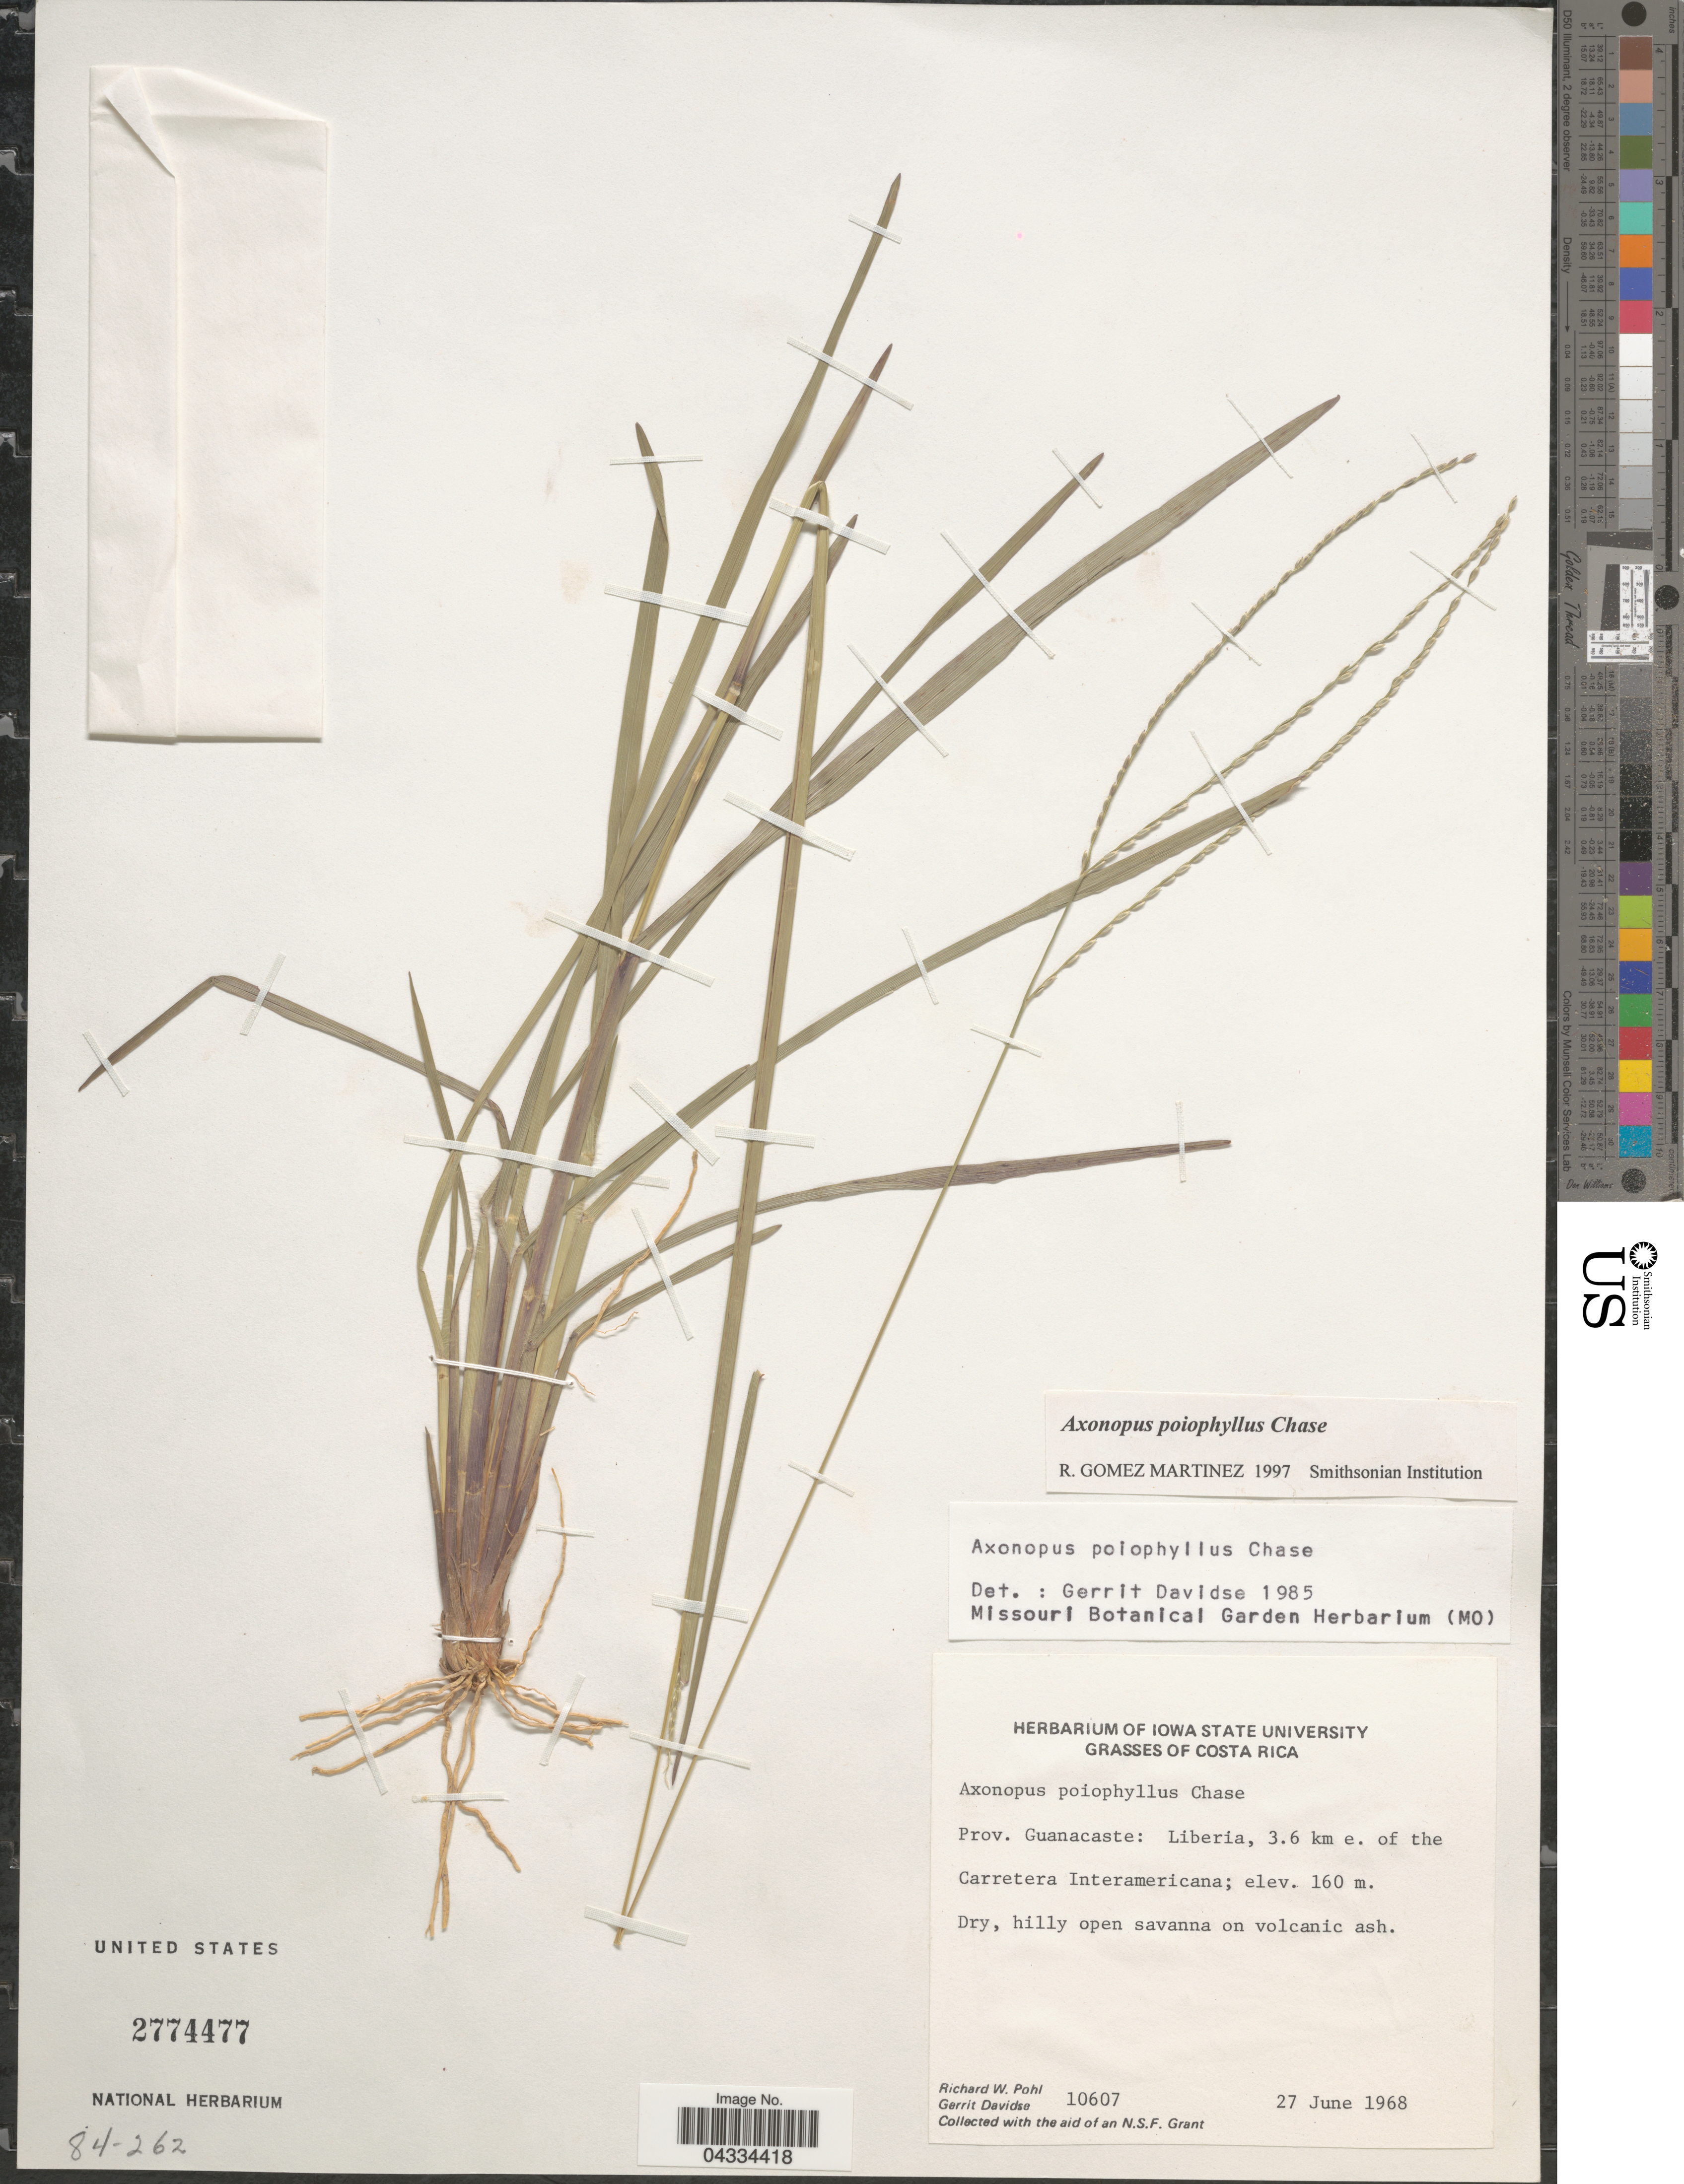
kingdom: Plantae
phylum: Tracheophyta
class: Liliopsida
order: Poales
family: Poaceae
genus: Axonopus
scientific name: Axonopus poiophyllus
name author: Chase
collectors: R. W. Pohl & G. Davidse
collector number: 10607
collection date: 1968-06-27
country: Costa Rica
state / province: Guanacaste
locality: Liberia, 3.6 km. e. of the Carretera Interamericana.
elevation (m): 160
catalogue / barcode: US 2774477